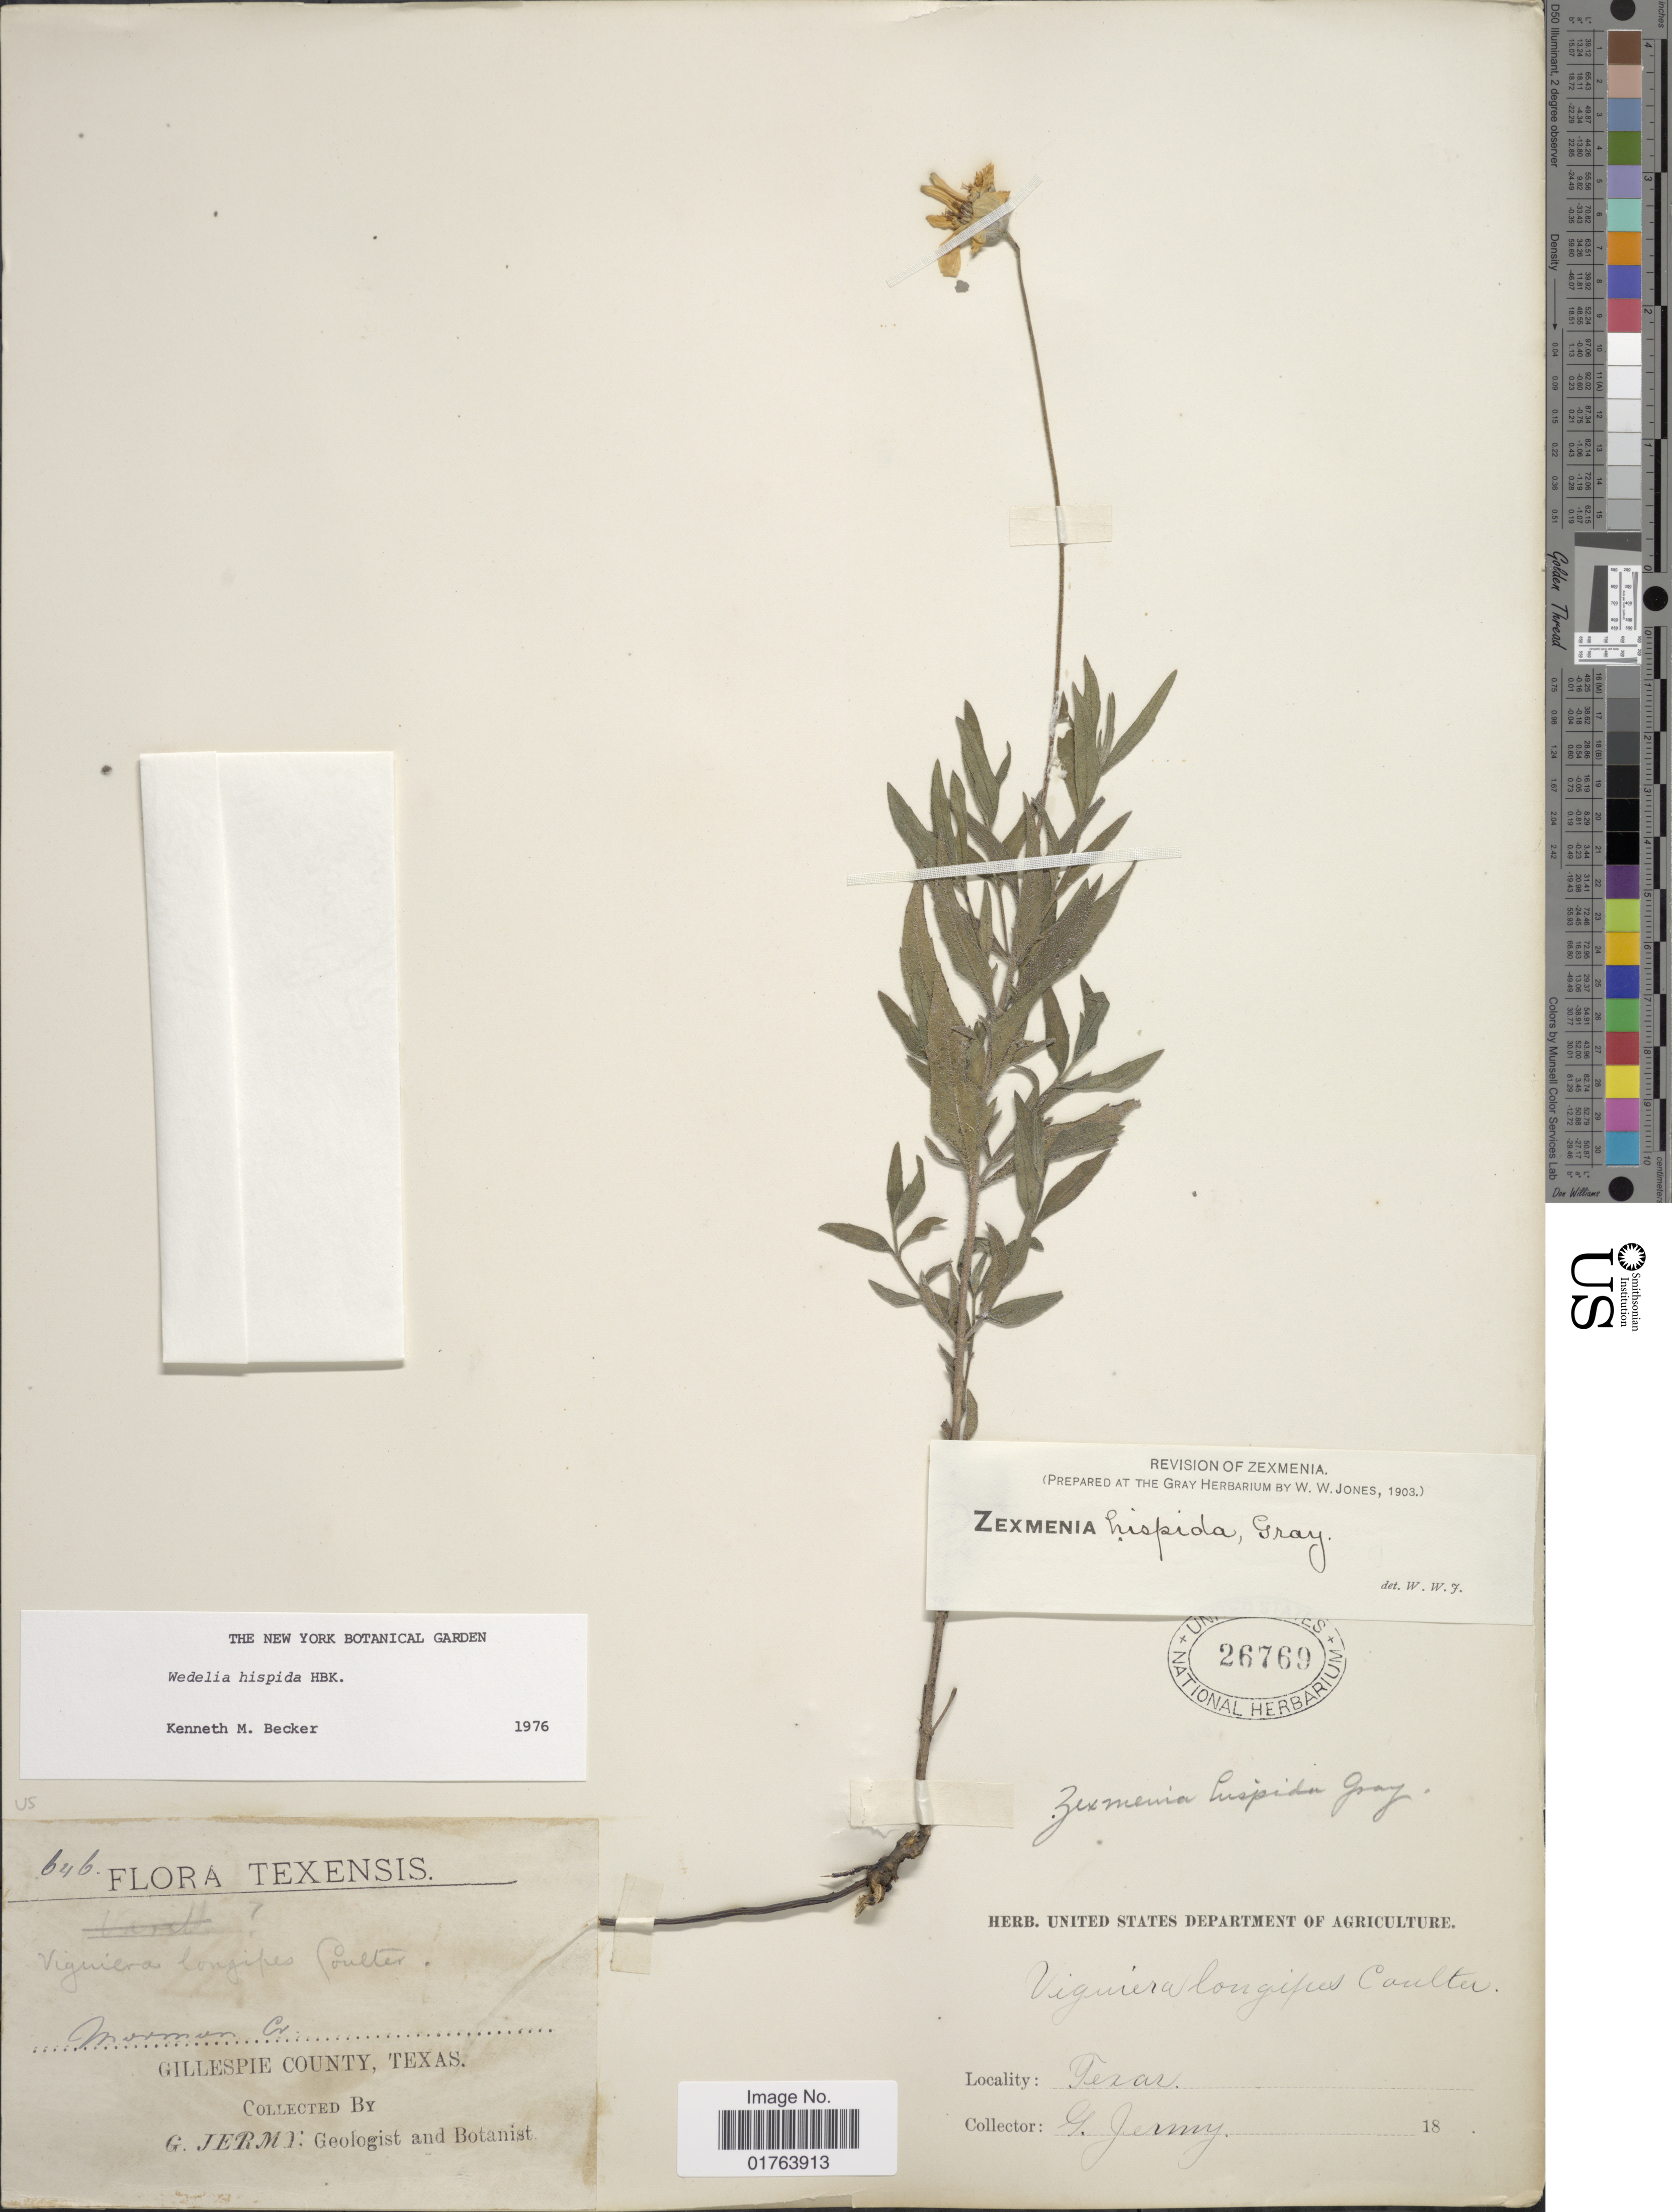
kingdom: Plantae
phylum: Tracheophyta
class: Magnoliopsida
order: Asterales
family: Asteraceae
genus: Wedelia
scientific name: Wedelia acapulcensis var. hispida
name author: (Kunth) Strother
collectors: G. Jermy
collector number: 646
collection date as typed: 18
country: United States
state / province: Texas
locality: Mosmon Co. , Gillespie County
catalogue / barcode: US 26769